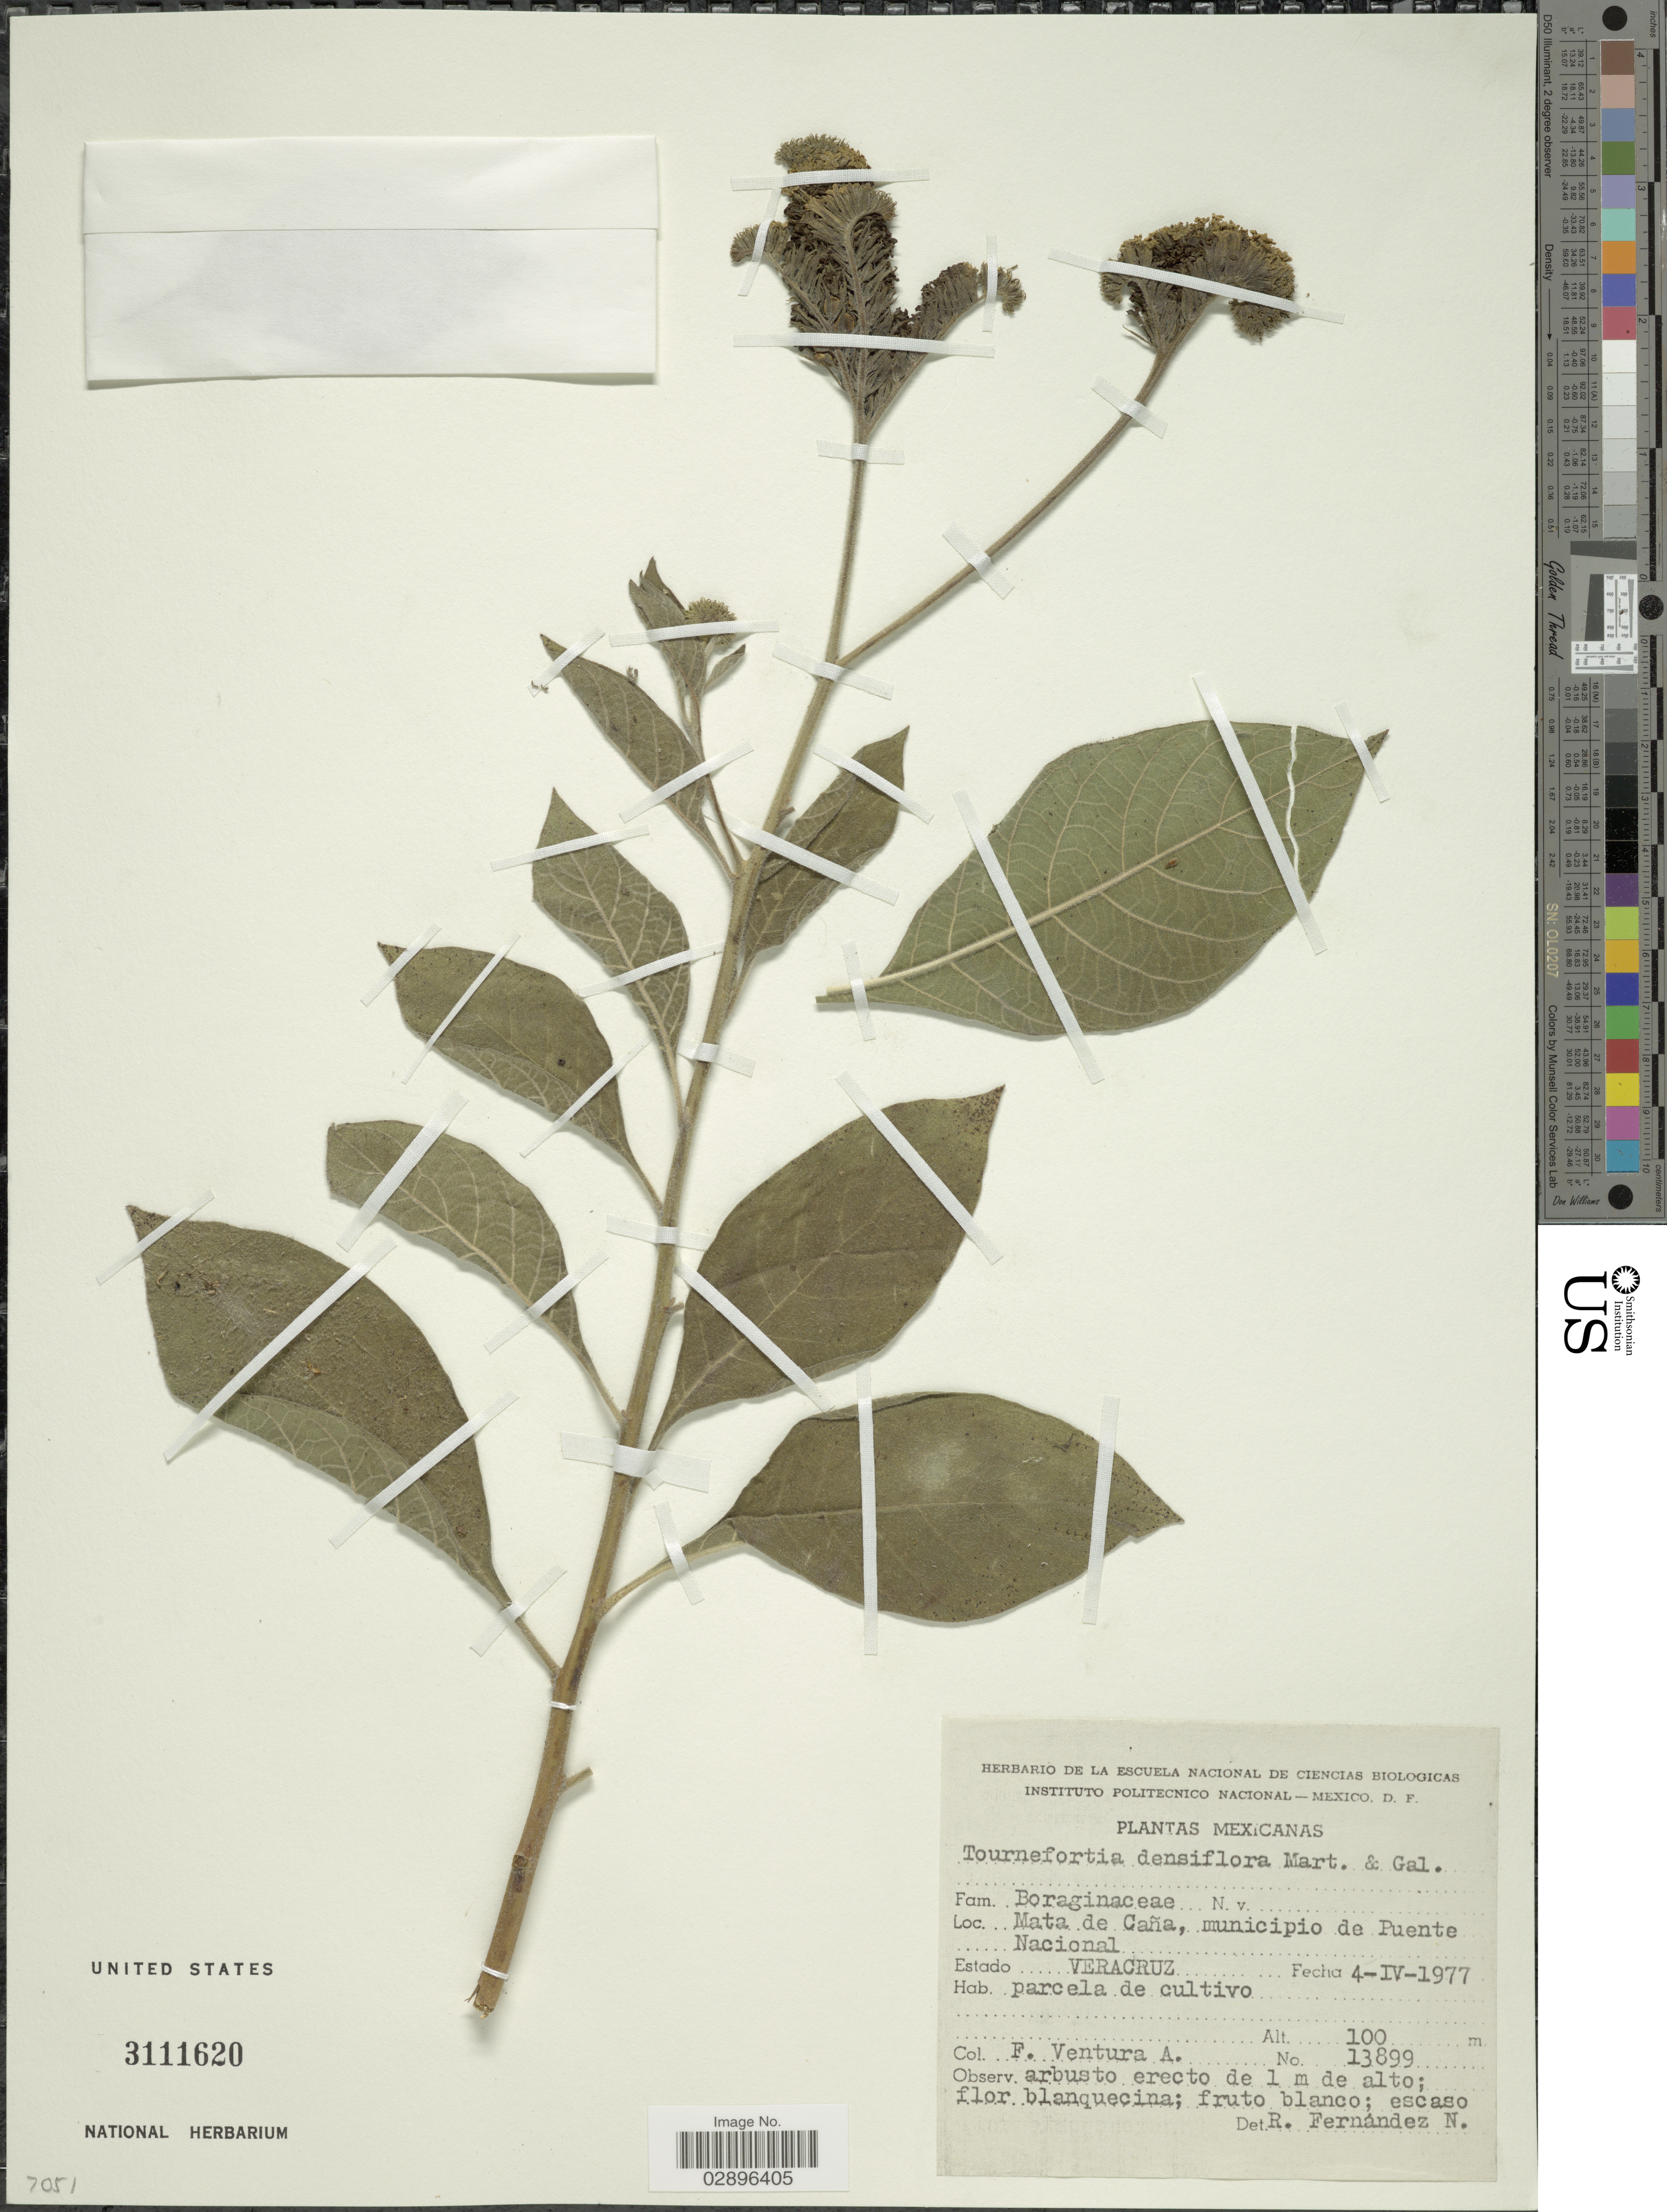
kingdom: Plantae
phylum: Tracheophyta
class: Magnoliopsida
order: Boraginales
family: Heliotropiaceae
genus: Tournefortia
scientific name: Tournefortia densiflora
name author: M. Martens & Galeotti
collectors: F. Ventura A.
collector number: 13899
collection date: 1977-04-04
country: Mexico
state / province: Veracruz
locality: Mata de Caña, municipio de Puente Nacional. Estado Veracruz. Parcela de cultivo.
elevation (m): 100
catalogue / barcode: US 3111620